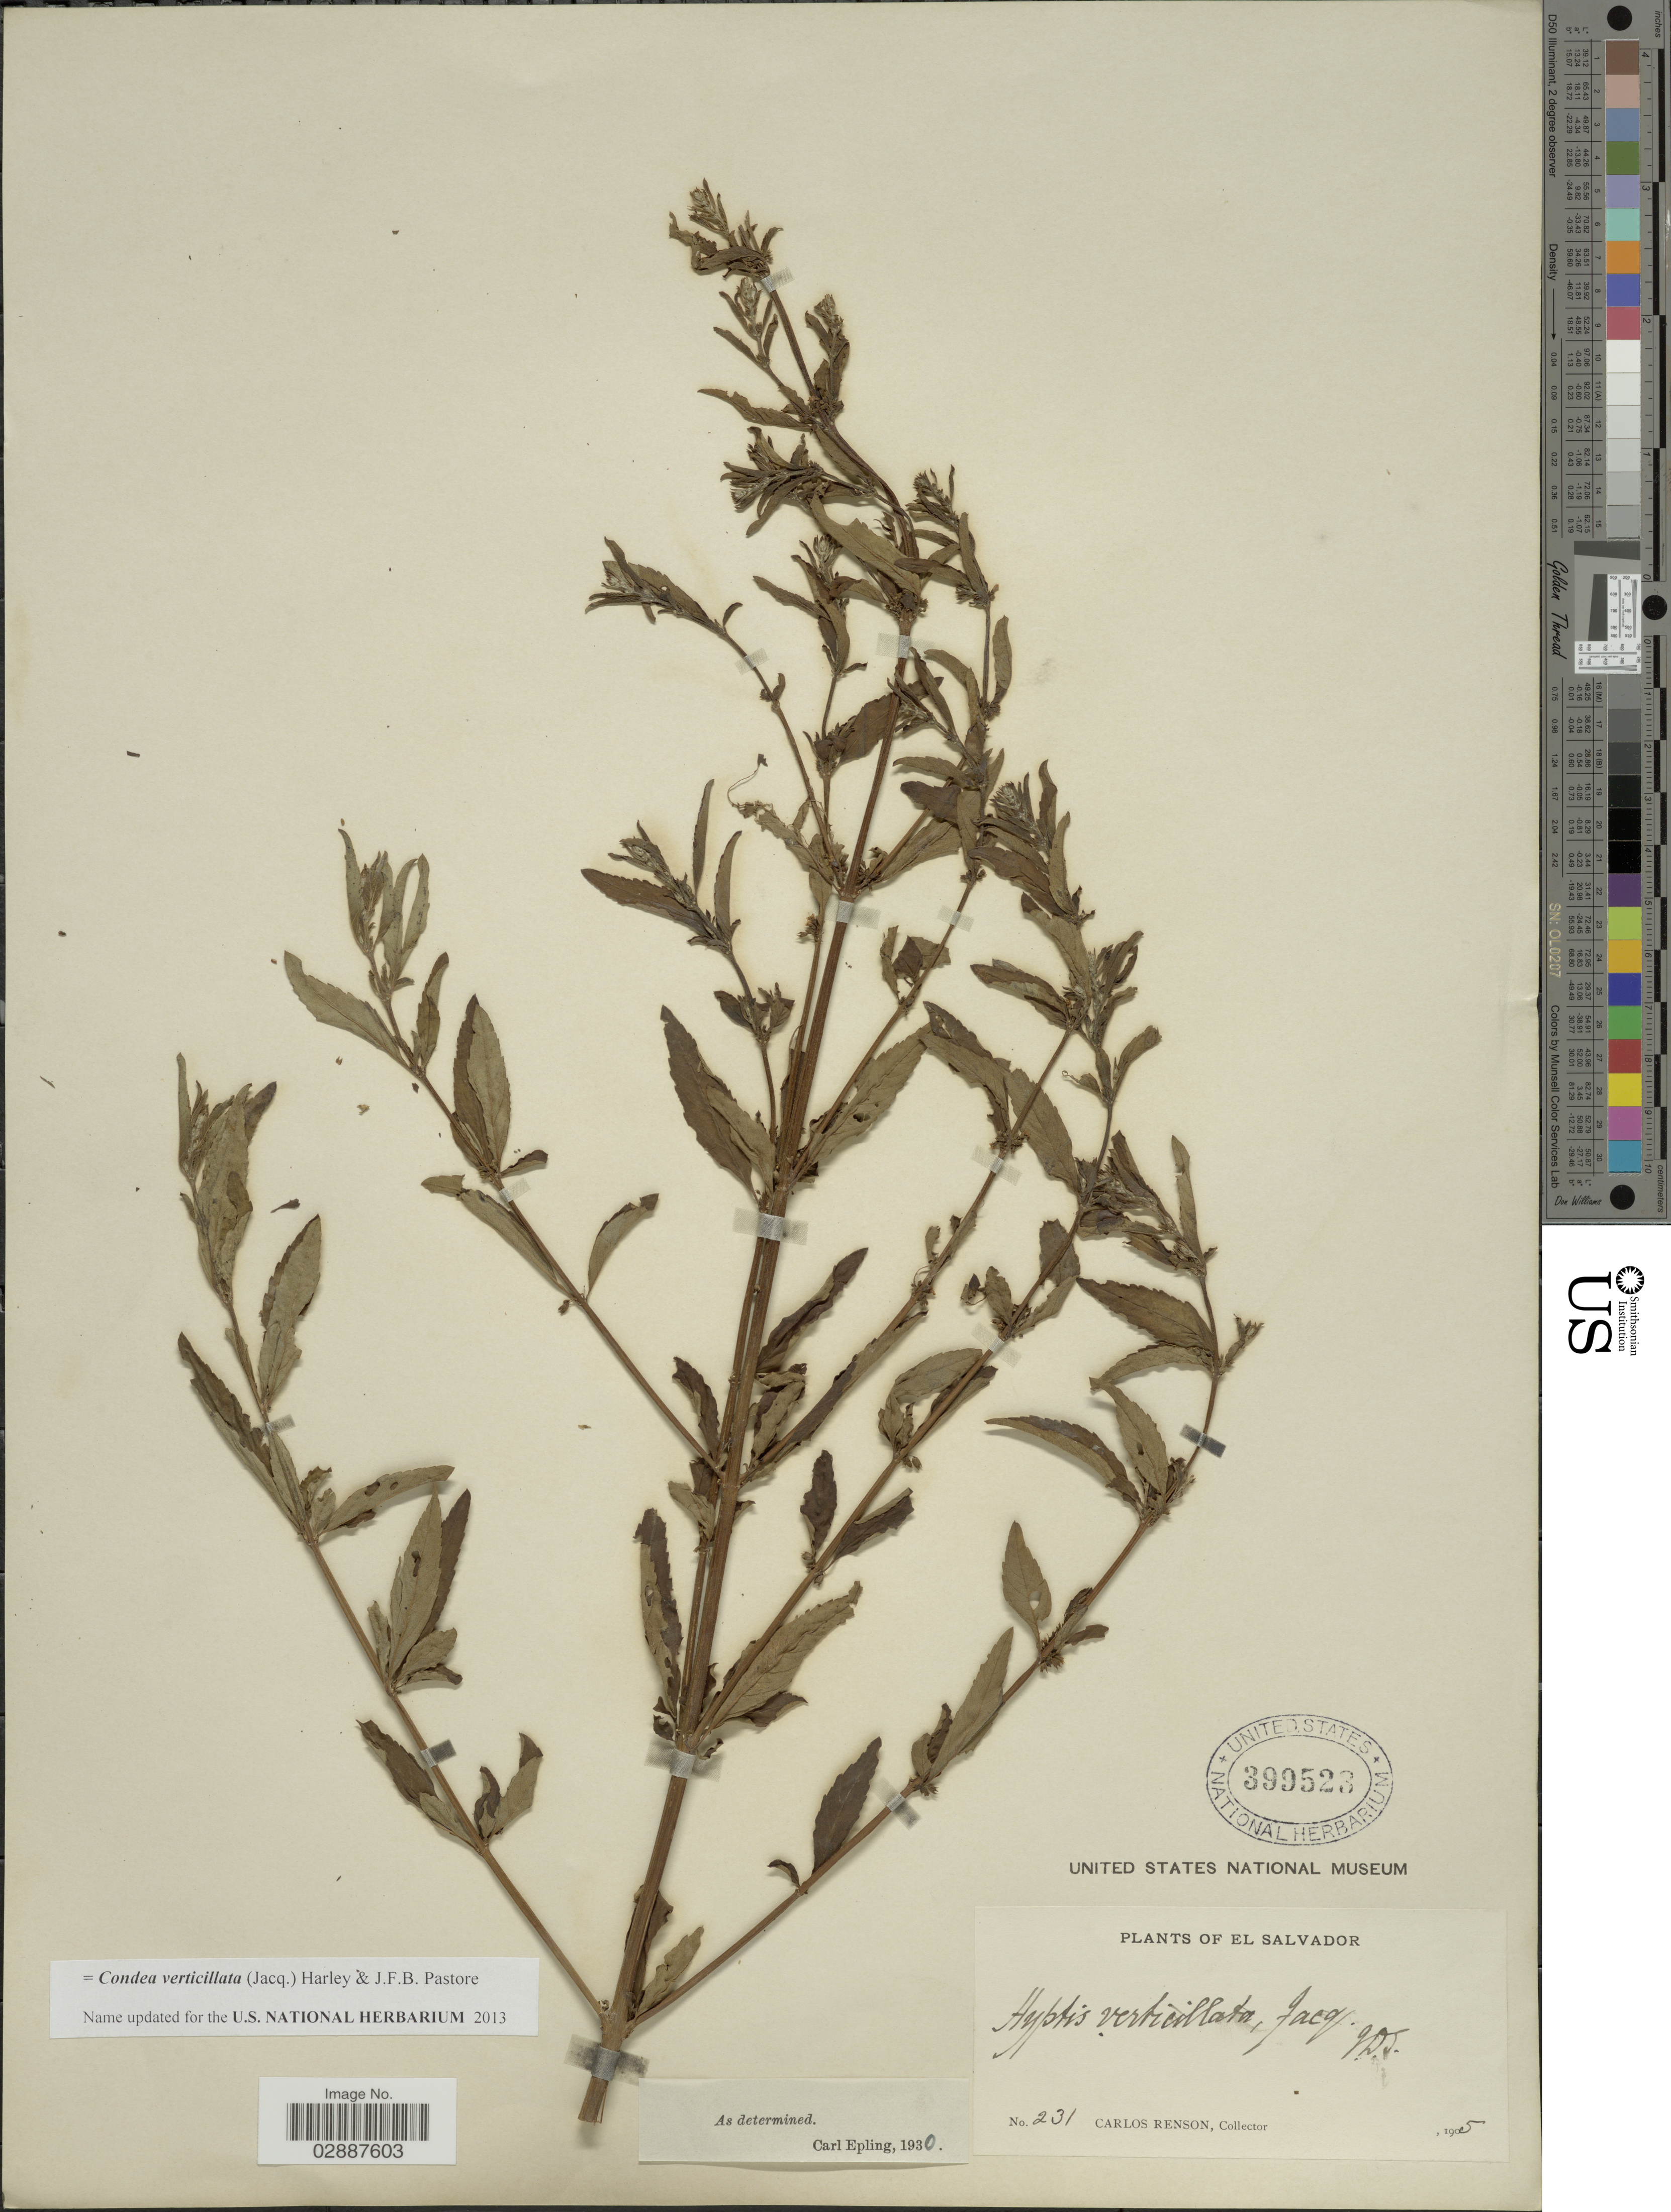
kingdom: Plantae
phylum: Tracheophyta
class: Magnoliopsida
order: Lamiales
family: Lamiaceae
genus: Condea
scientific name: Condea verticillata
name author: (Jacq.) Harley & J.F.B. Pastore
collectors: C. Renson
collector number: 231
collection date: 1905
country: El Salvador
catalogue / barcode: US 399523